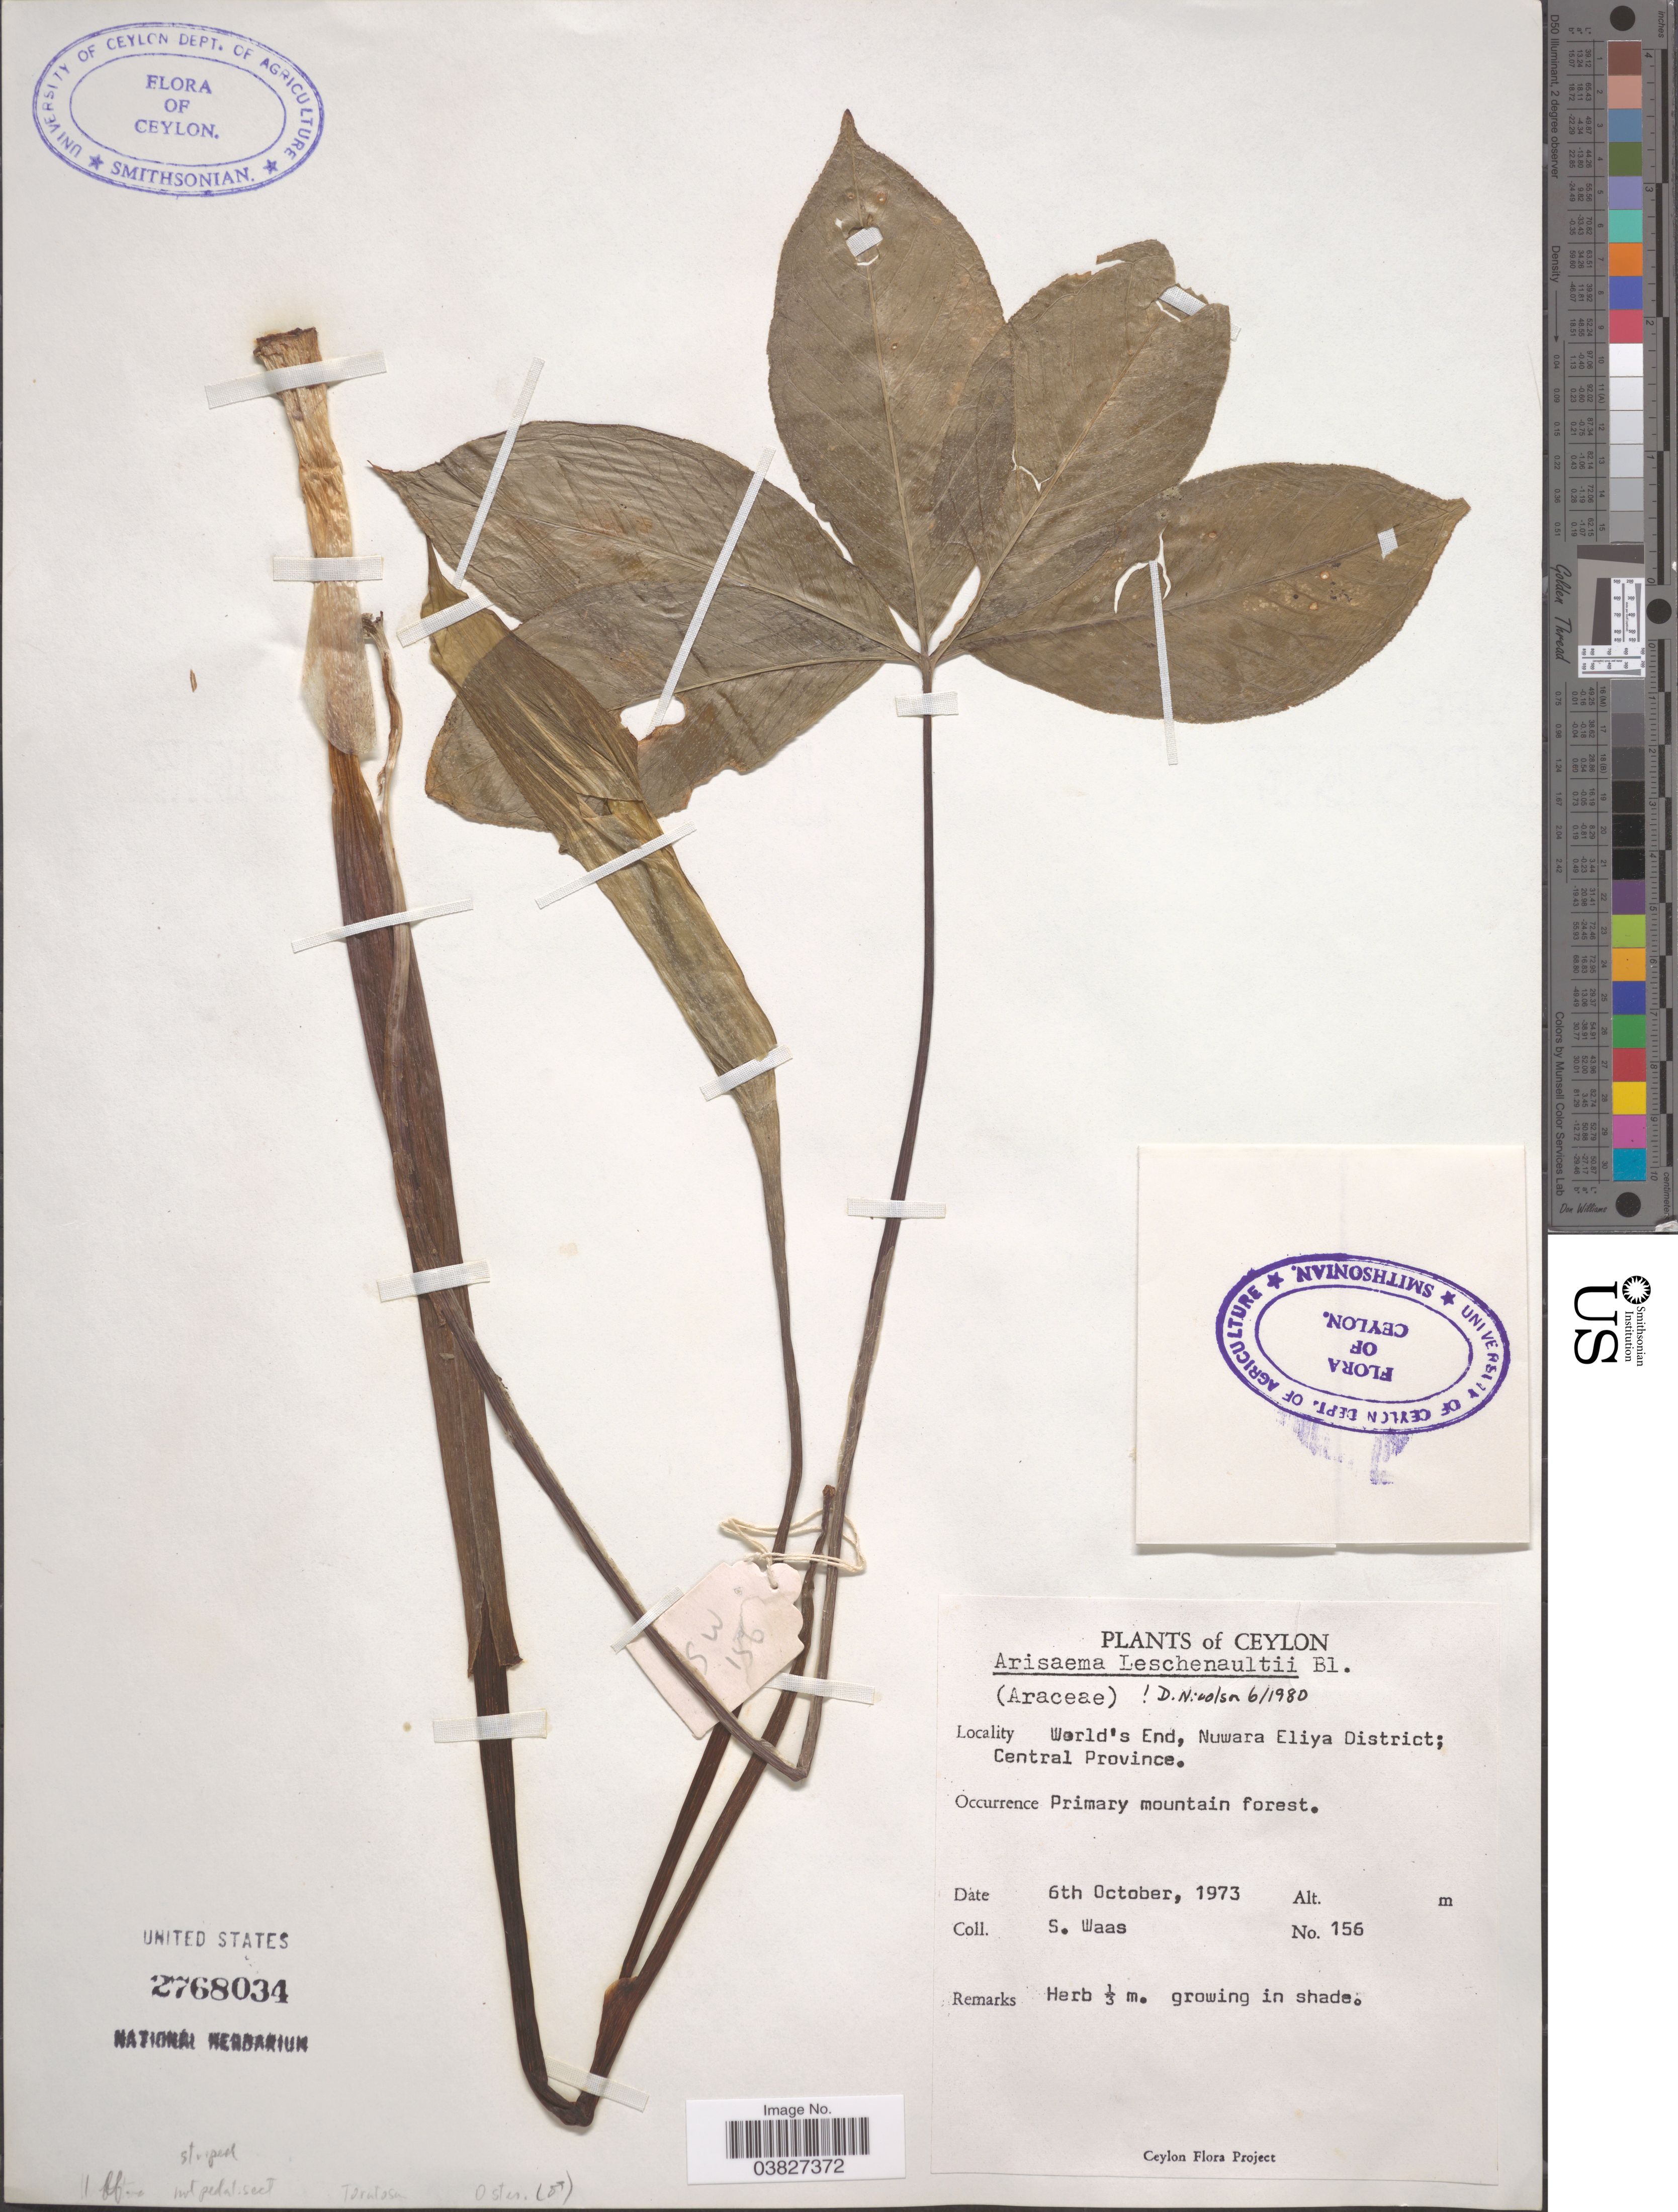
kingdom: Plantae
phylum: Tracheophyta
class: Liliopsida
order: Alismatales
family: Araceae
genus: Arisaema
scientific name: Arisaema leschenaultii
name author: Blume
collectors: S. Waas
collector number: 156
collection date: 1973-10-06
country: Sri Lanka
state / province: Central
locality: Ceylon. World's End, Nuwara Eliya District; Central Province.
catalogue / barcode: US 2768034